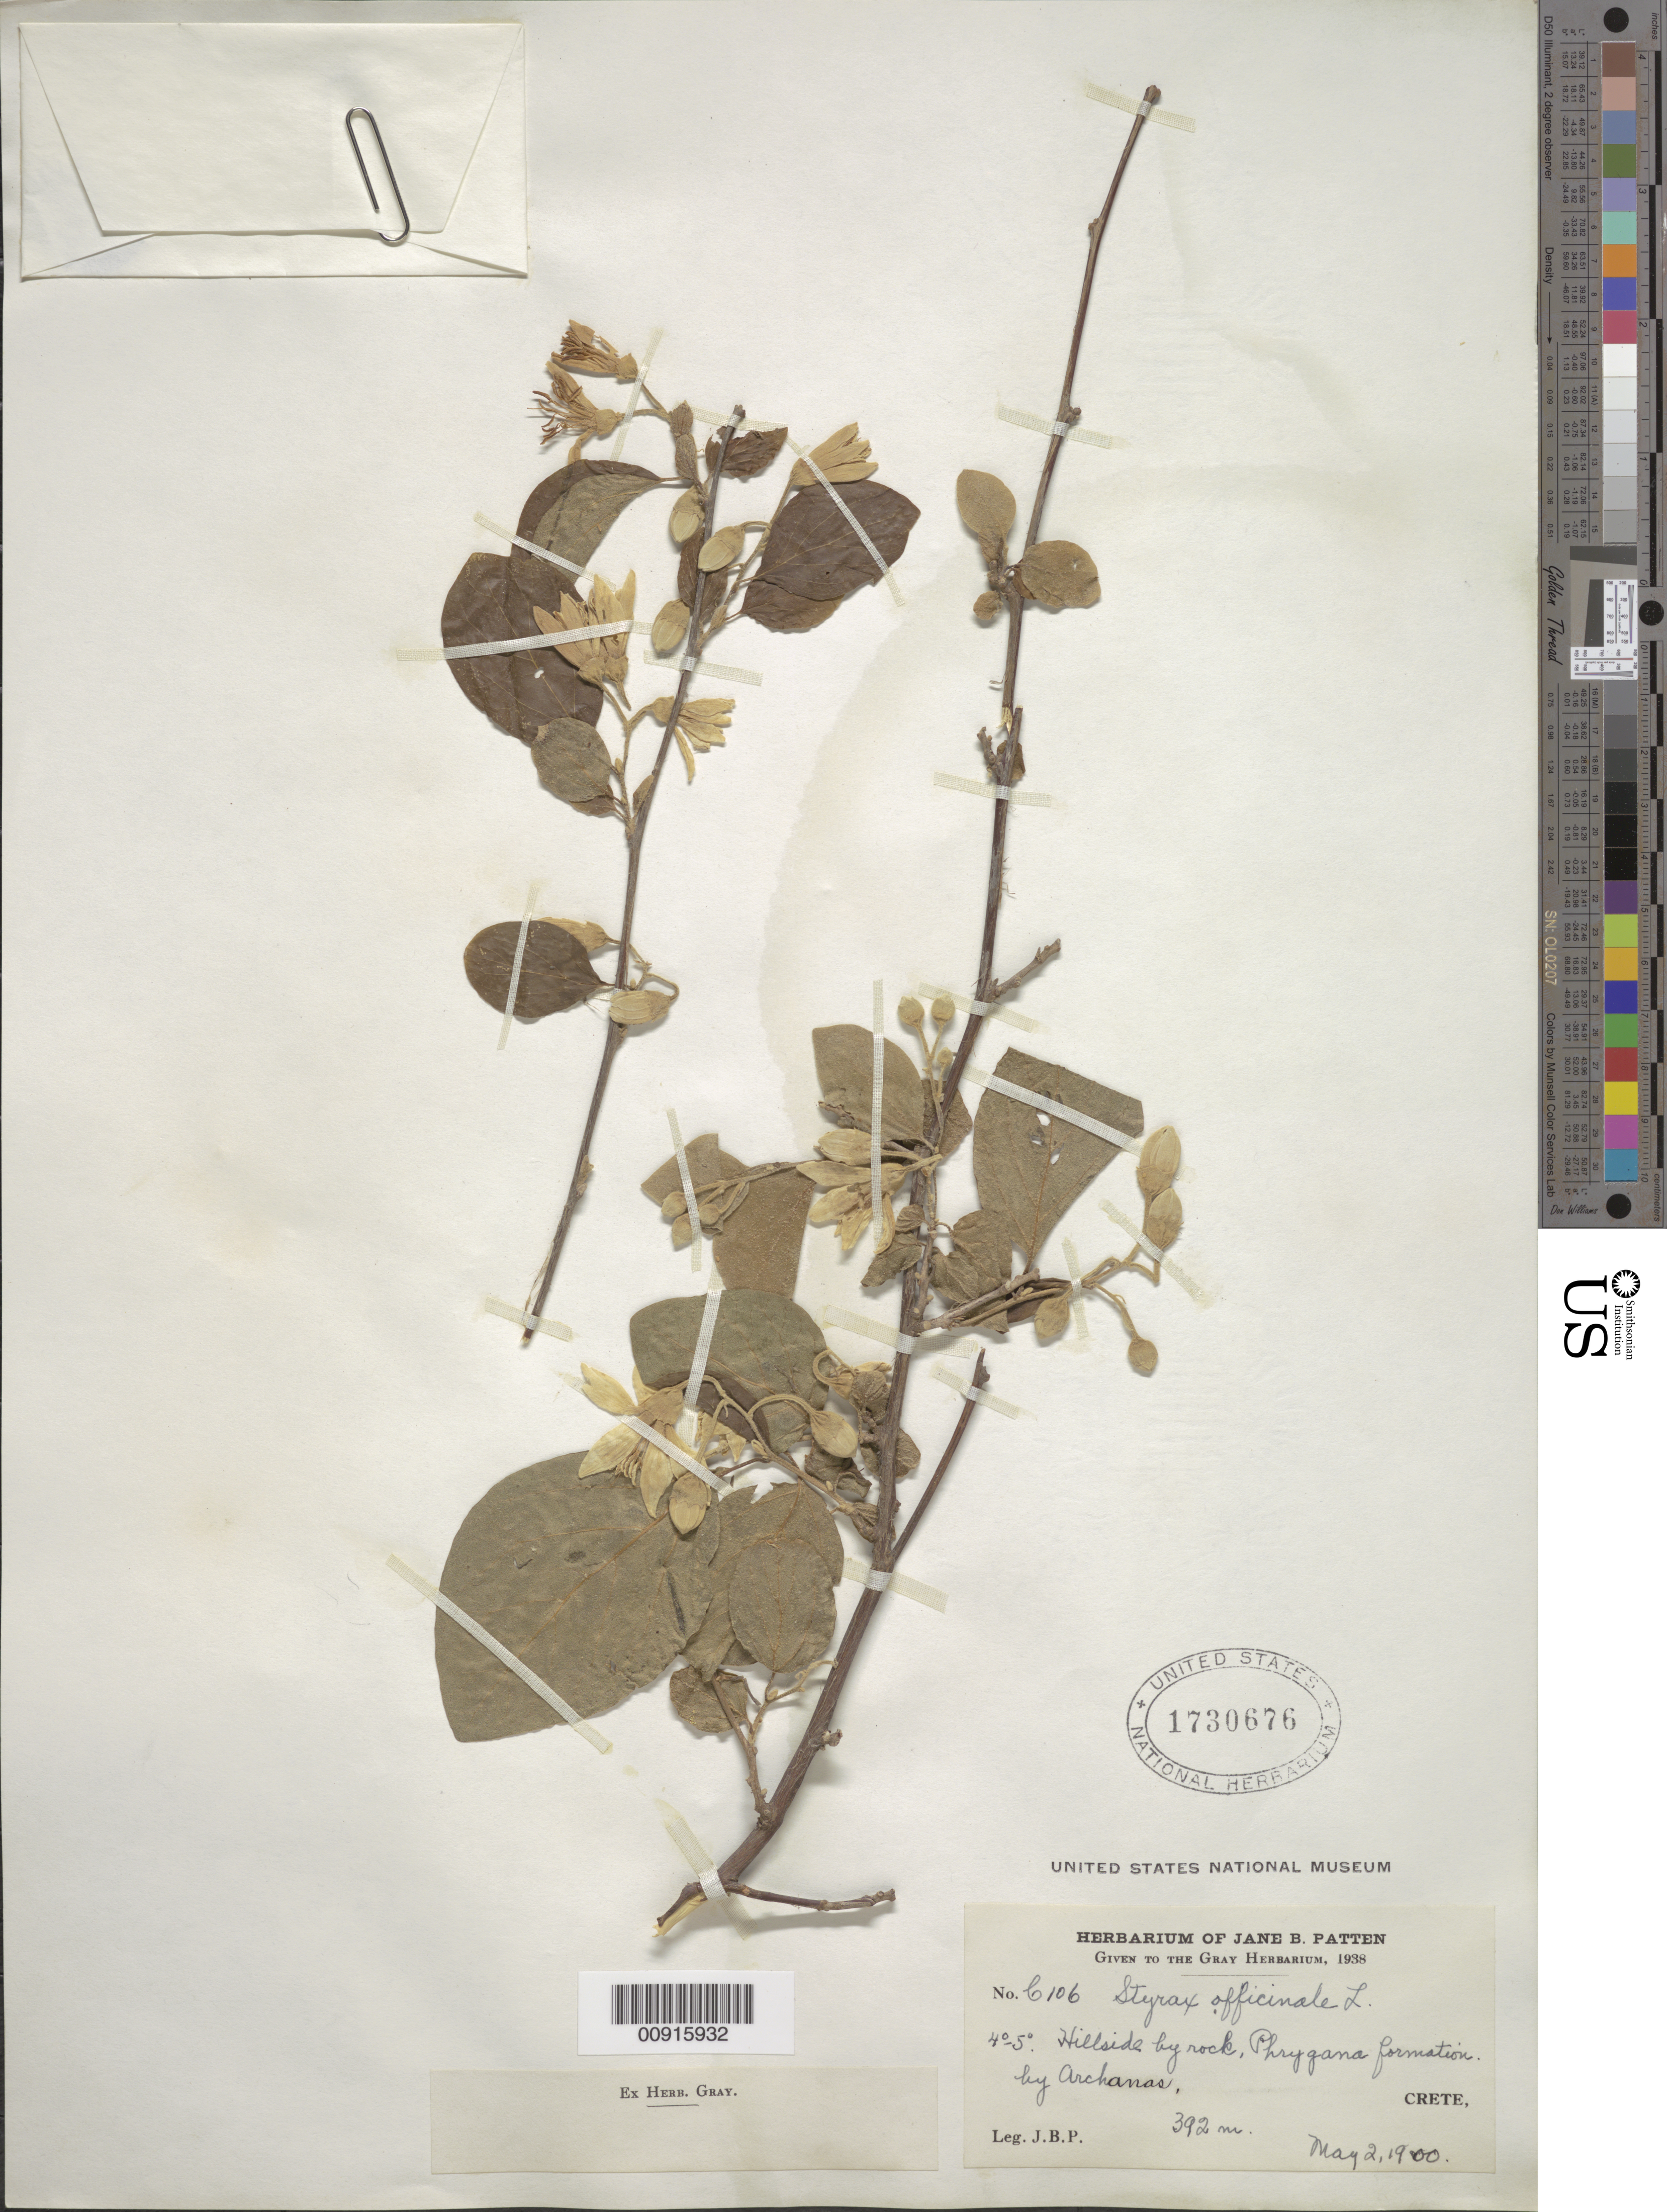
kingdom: Plantae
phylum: Tracheophyta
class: Magnoliopsida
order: Ericales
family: Styracaceae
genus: Styrax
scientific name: Styrax officinalis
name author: L.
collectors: P, J.B.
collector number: C 106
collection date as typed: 02 May 1900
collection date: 1900-05-02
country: Greece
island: Crete I.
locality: Hillside byy rock, Phrygana formation by Archanas.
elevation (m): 392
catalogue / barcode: US 1730676